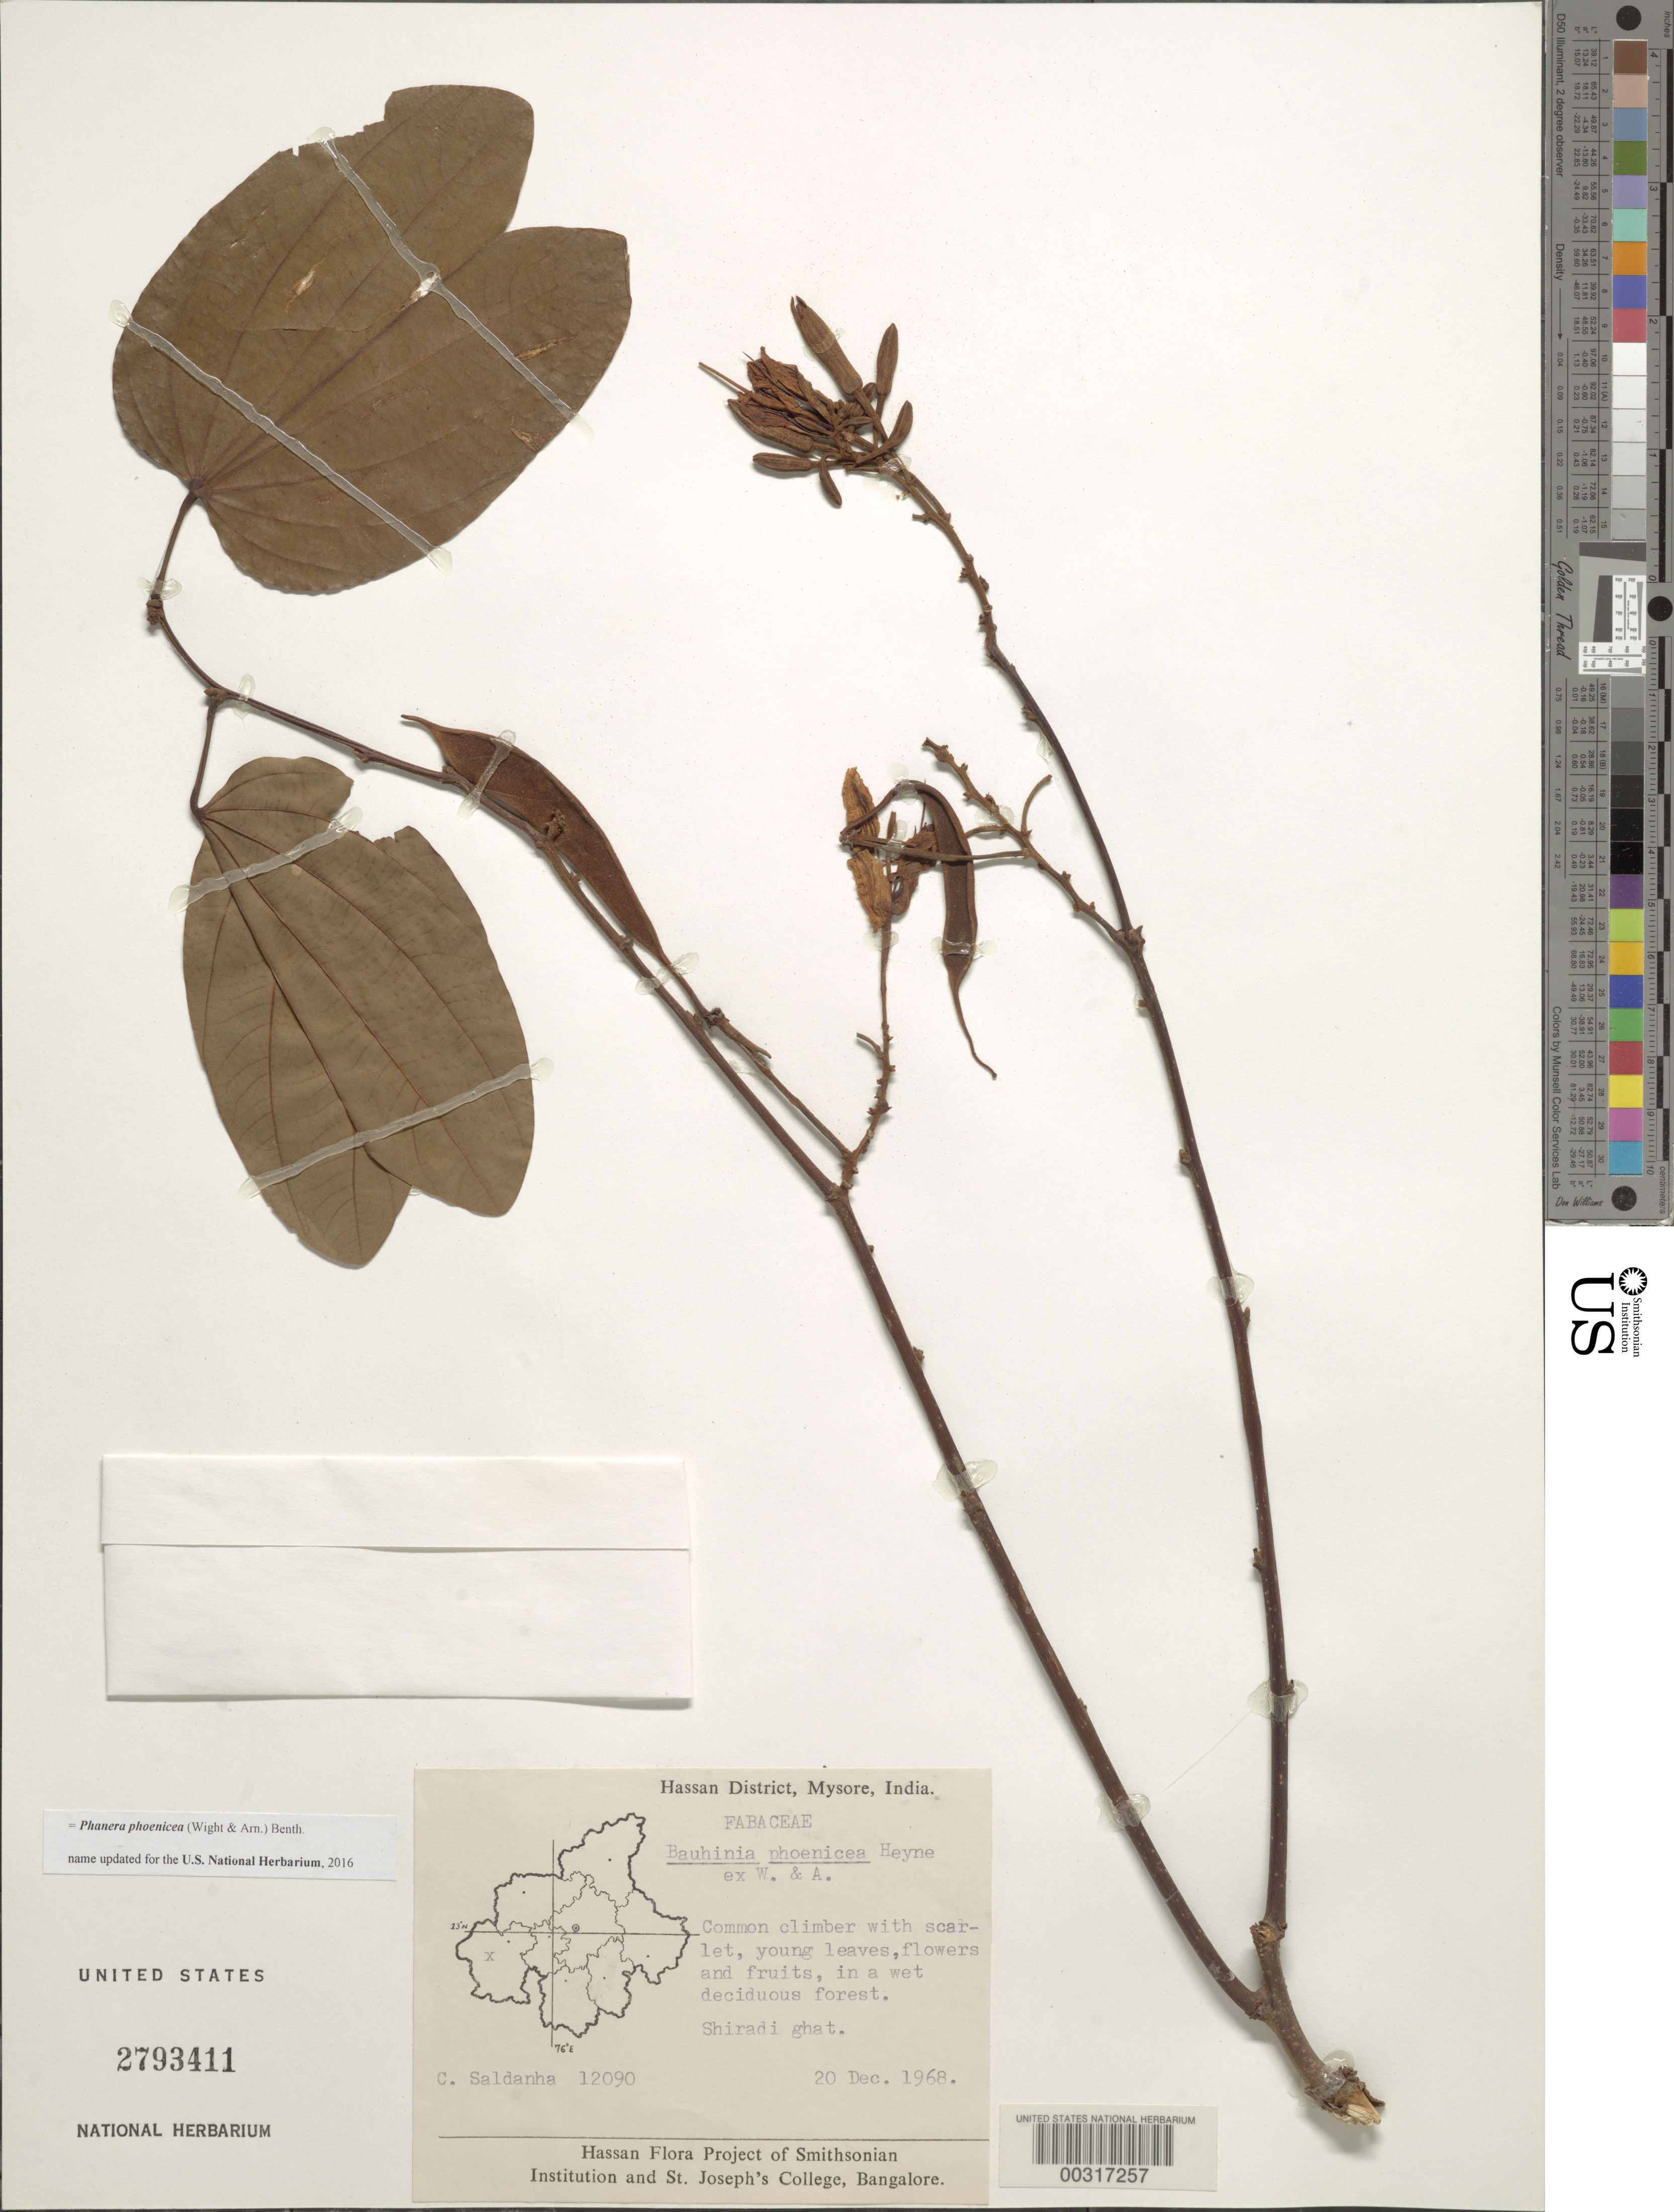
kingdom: Plantae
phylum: Tracheophyta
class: Magnoliopsida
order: Fabales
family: Fabaceae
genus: Phanera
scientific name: Phanera phoenicea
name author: Benth.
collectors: C. J. Saldanha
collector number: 12090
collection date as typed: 20 Dec 1968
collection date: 1968-12-20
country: India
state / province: Karnataka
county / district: Hassan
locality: Shiradi ghat, mysore state [mysore state = karnataka.]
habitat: Wet deciduous forest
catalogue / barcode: US 2793411